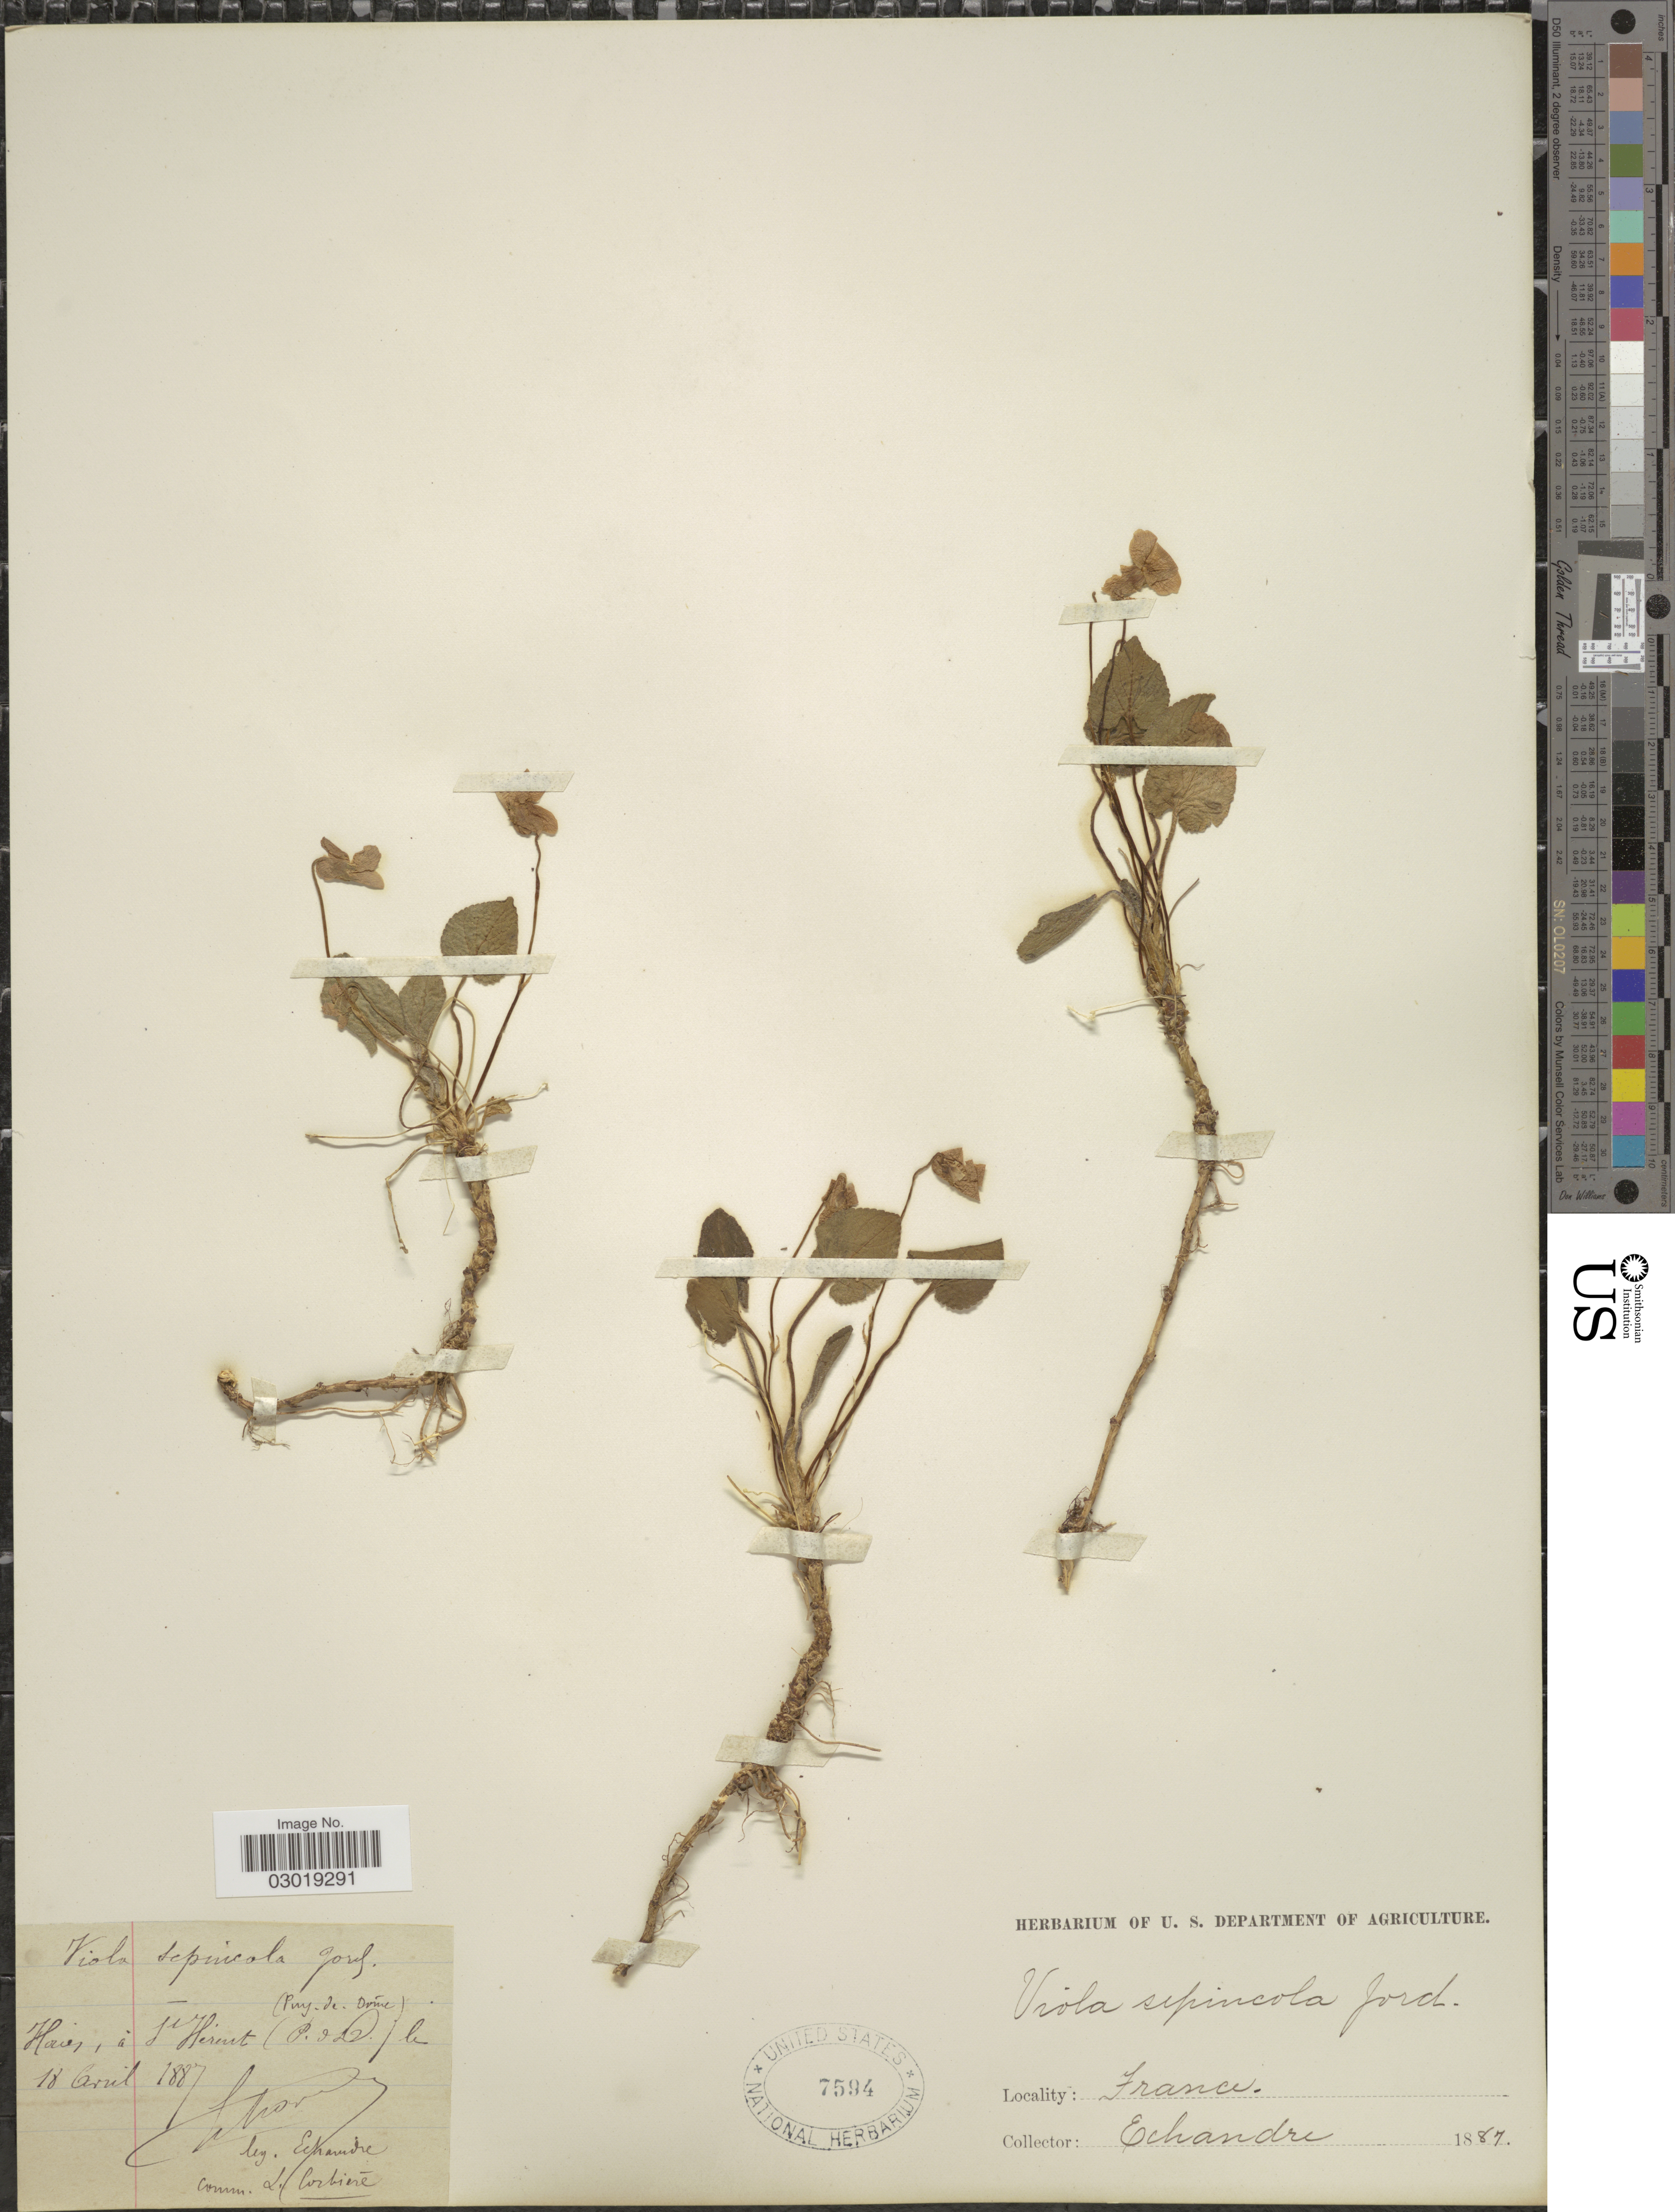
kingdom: Plantae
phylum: Tracheophyta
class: Magnoliopsida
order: Malpighiales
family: Violaceae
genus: Viola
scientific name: Viola sepincola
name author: Jord.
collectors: Echandre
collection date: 1887-04-18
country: France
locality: Haies, á St. Herent (P.de. D.).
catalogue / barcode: US 7594